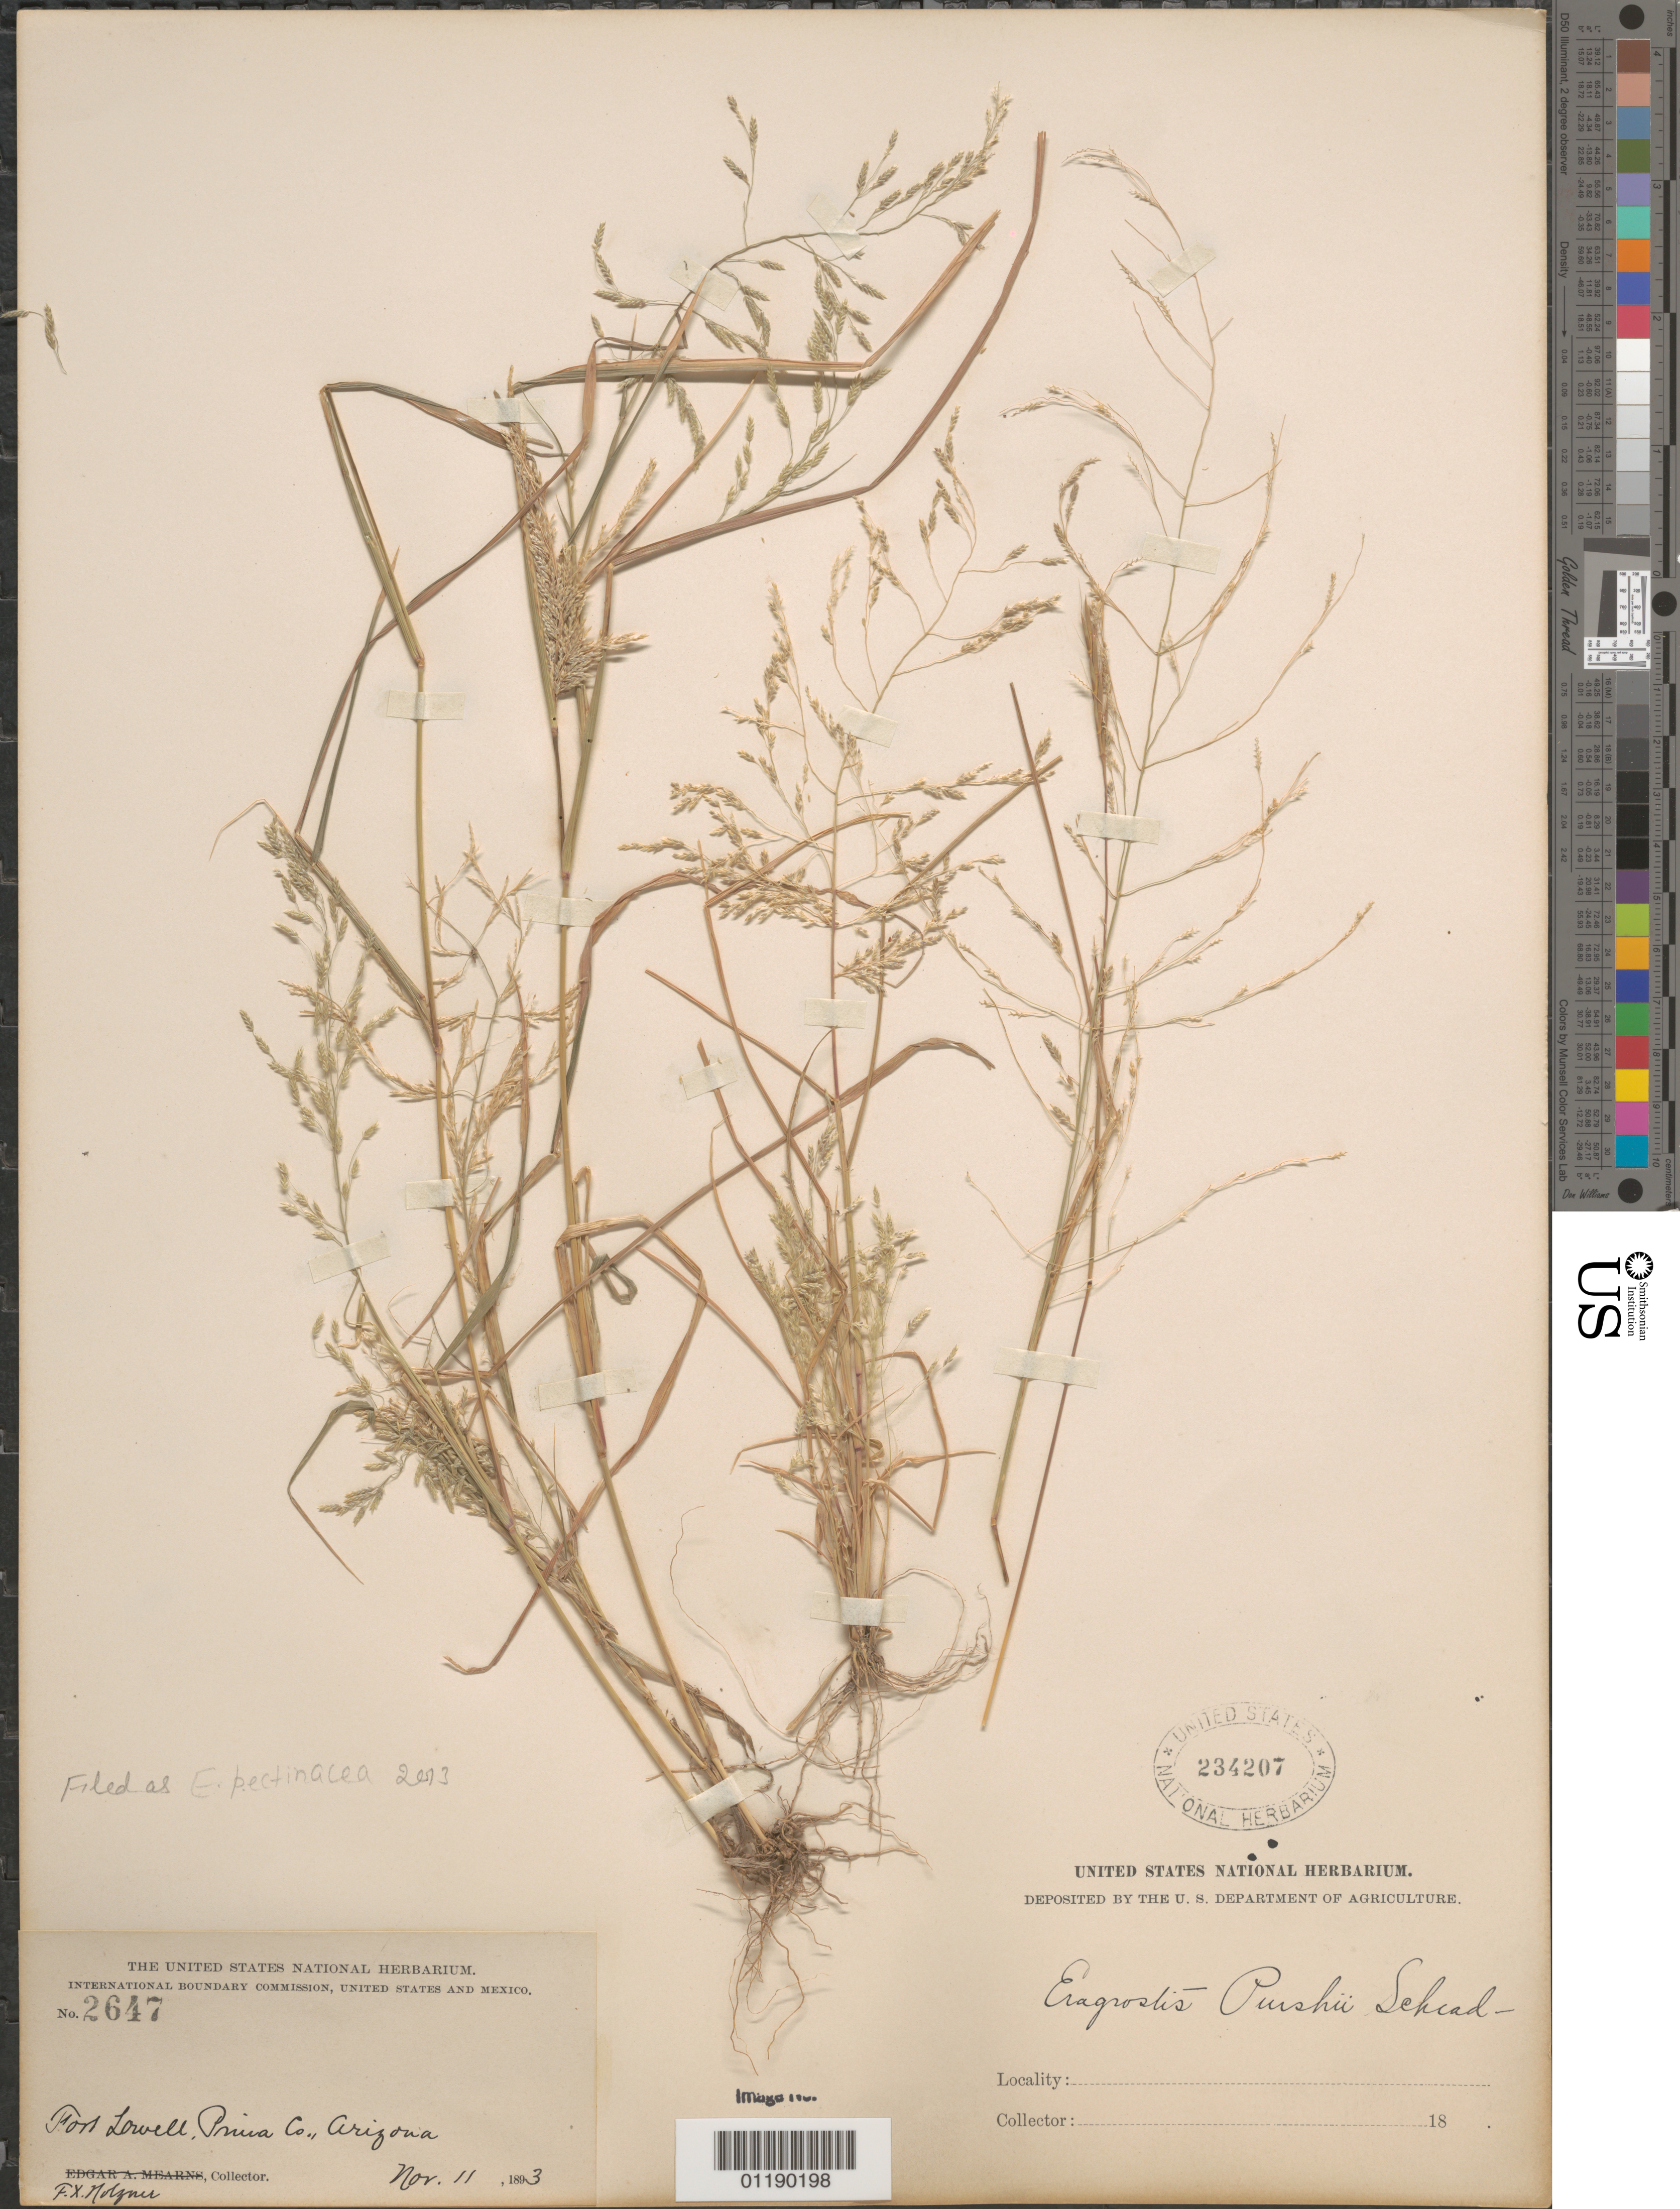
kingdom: Plantae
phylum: Tracheophyta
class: Liliopsida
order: Poales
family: Poaceae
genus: Eragrostis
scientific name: Eragrostis pectinacea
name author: (Michx.) Nees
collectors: F. X. Holzner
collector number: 2647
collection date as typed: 11 Nov 1893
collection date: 1893-11-11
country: United States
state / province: Arizona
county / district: Pima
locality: Fort Lowell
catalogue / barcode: US 234207